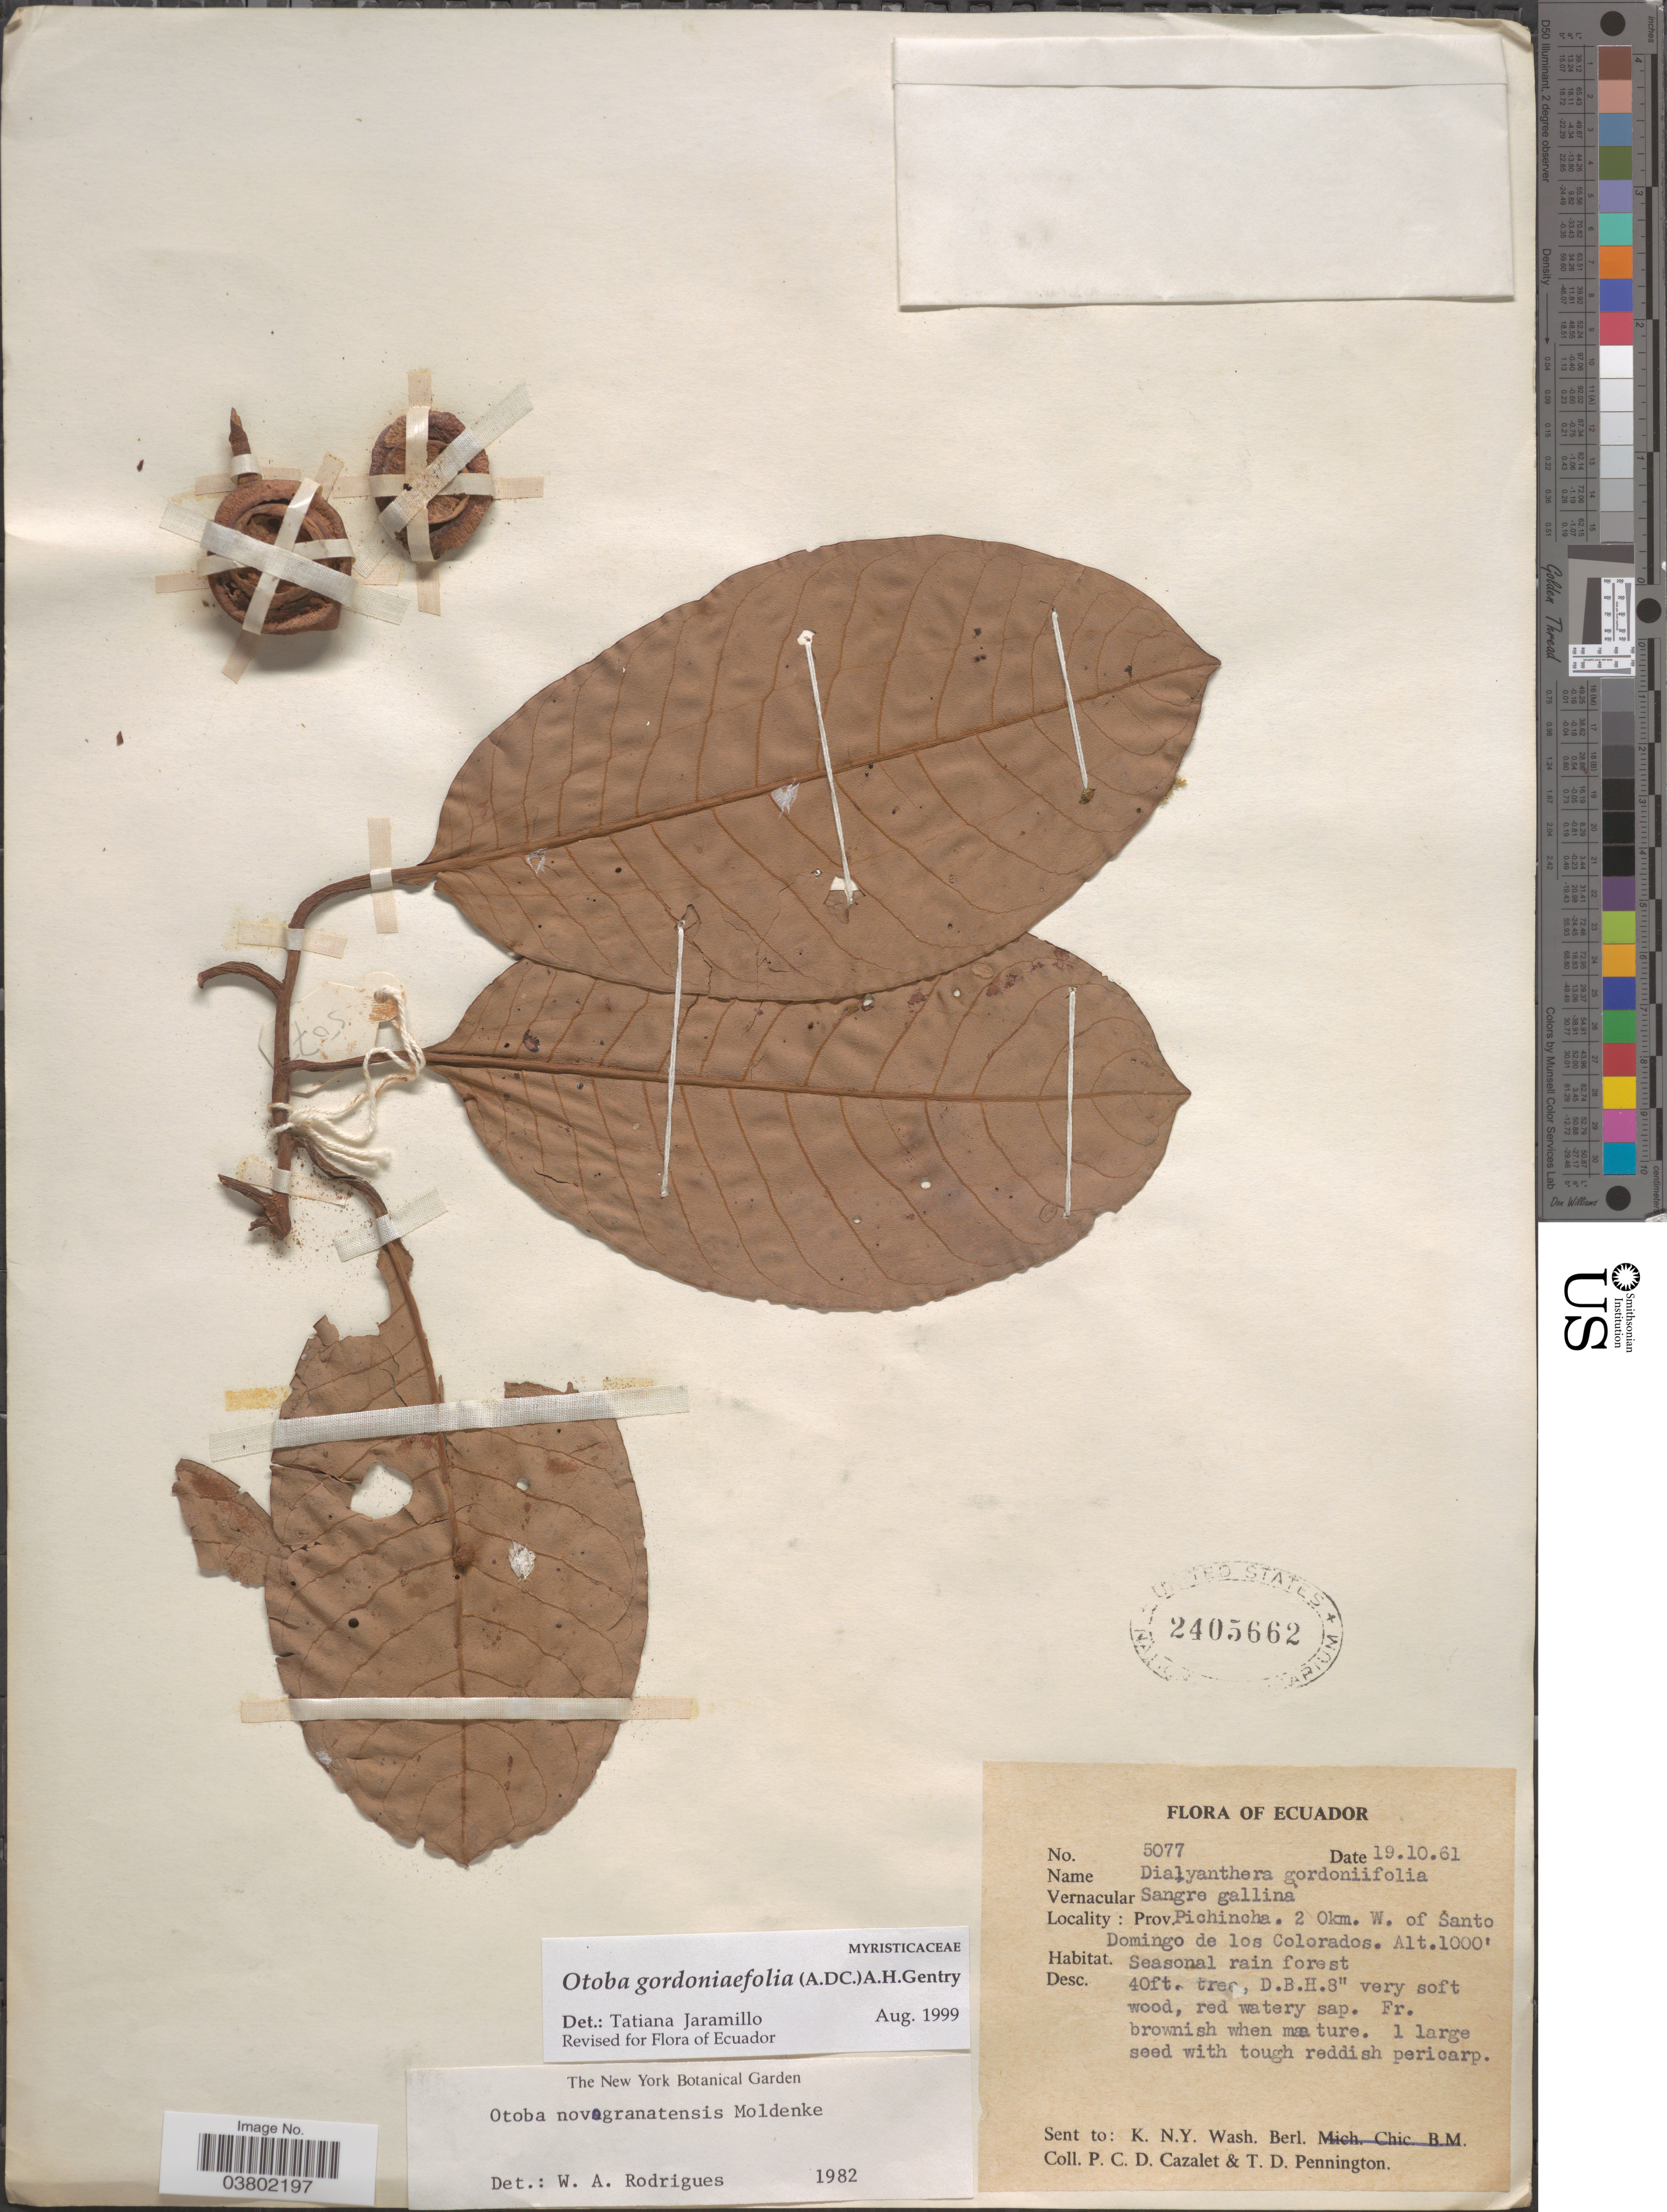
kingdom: Plantae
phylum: Tracheophyta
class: Magnoliopsida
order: Magnoliales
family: Myristicaceae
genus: Myristica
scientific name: Myristica philippensis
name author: Lam.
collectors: P. C. D. Cazalet & T. D. Pennington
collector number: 5077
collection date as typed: Transcribed d/m/y: 19/10/61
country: Ecuador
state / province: Pichincha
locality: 2 0km. W. of Santo Domingo de los Colorados.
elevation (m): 305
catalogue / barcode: US 2405662